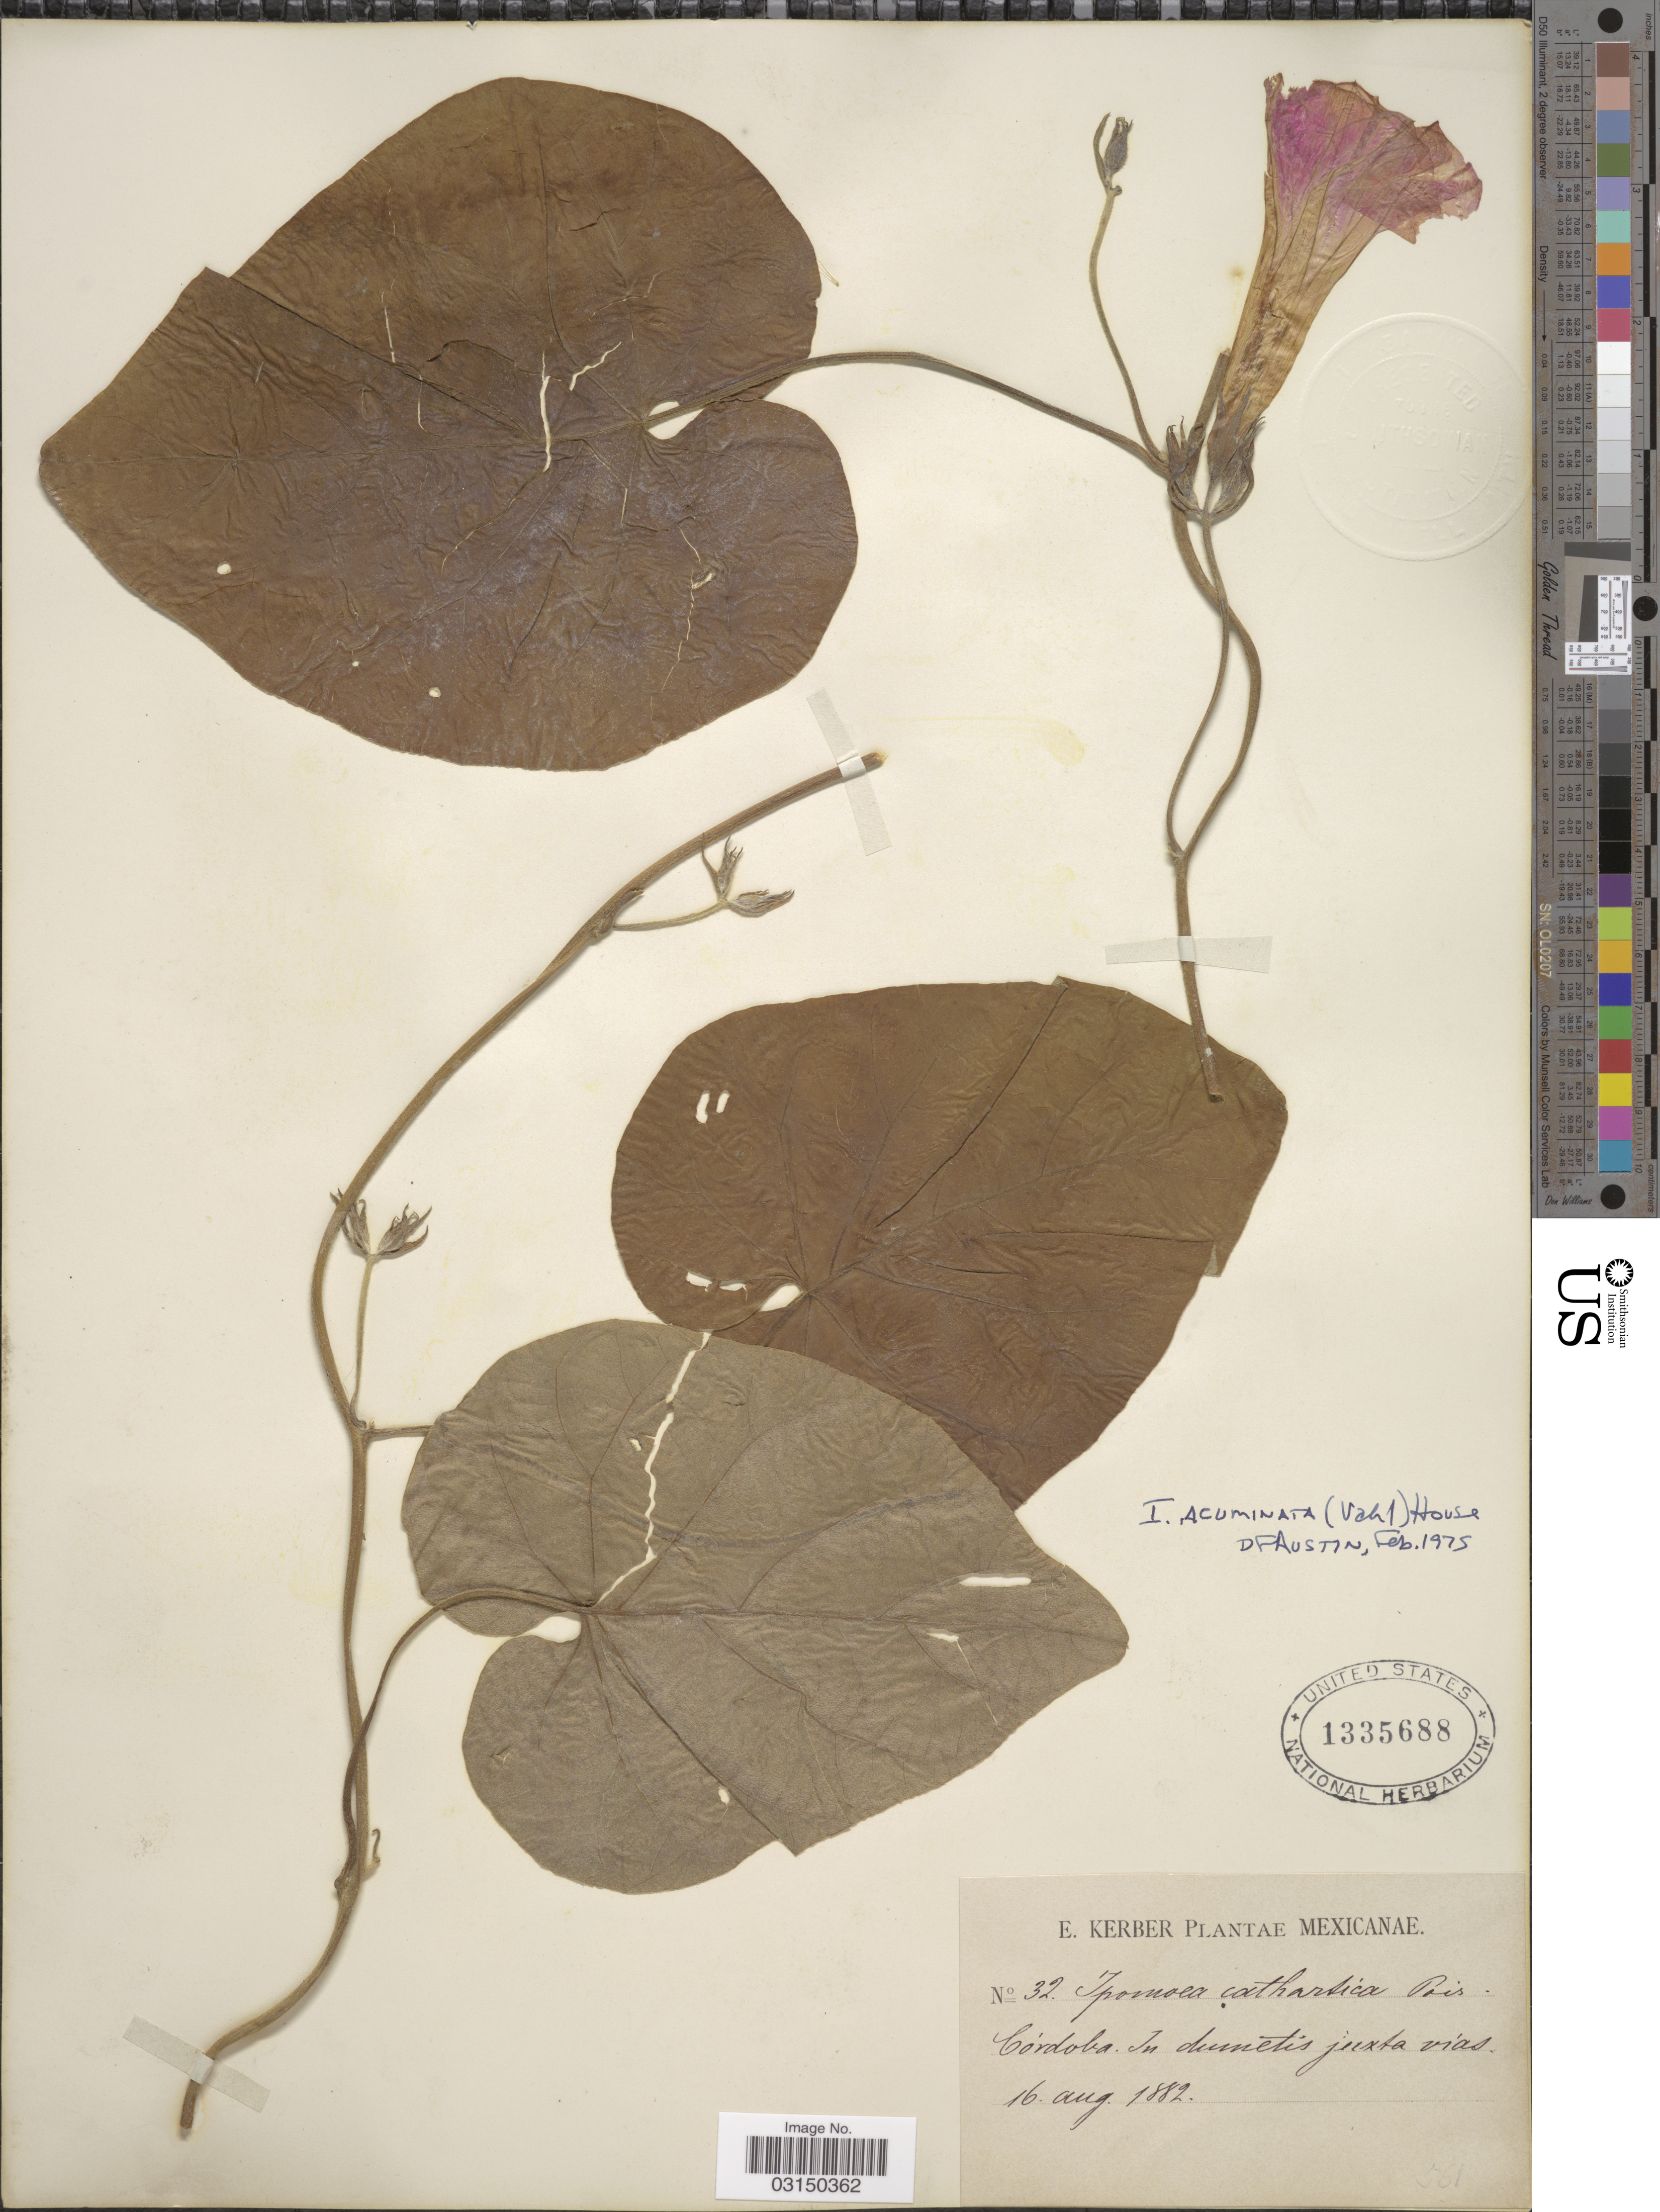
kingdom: Plantae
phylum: Tracheophyta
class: Magnoliopsida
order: Solanales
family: Convolvulaceae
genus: Ipomoea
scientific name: Ipomoea indica (Burm.) Merr. var. indica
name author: (Burm.) Merr.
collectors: E. Kerber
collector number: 32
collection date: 1882-08-16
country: Mexico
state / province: Veracruz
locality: Córdoba.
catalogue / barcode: US 1335688